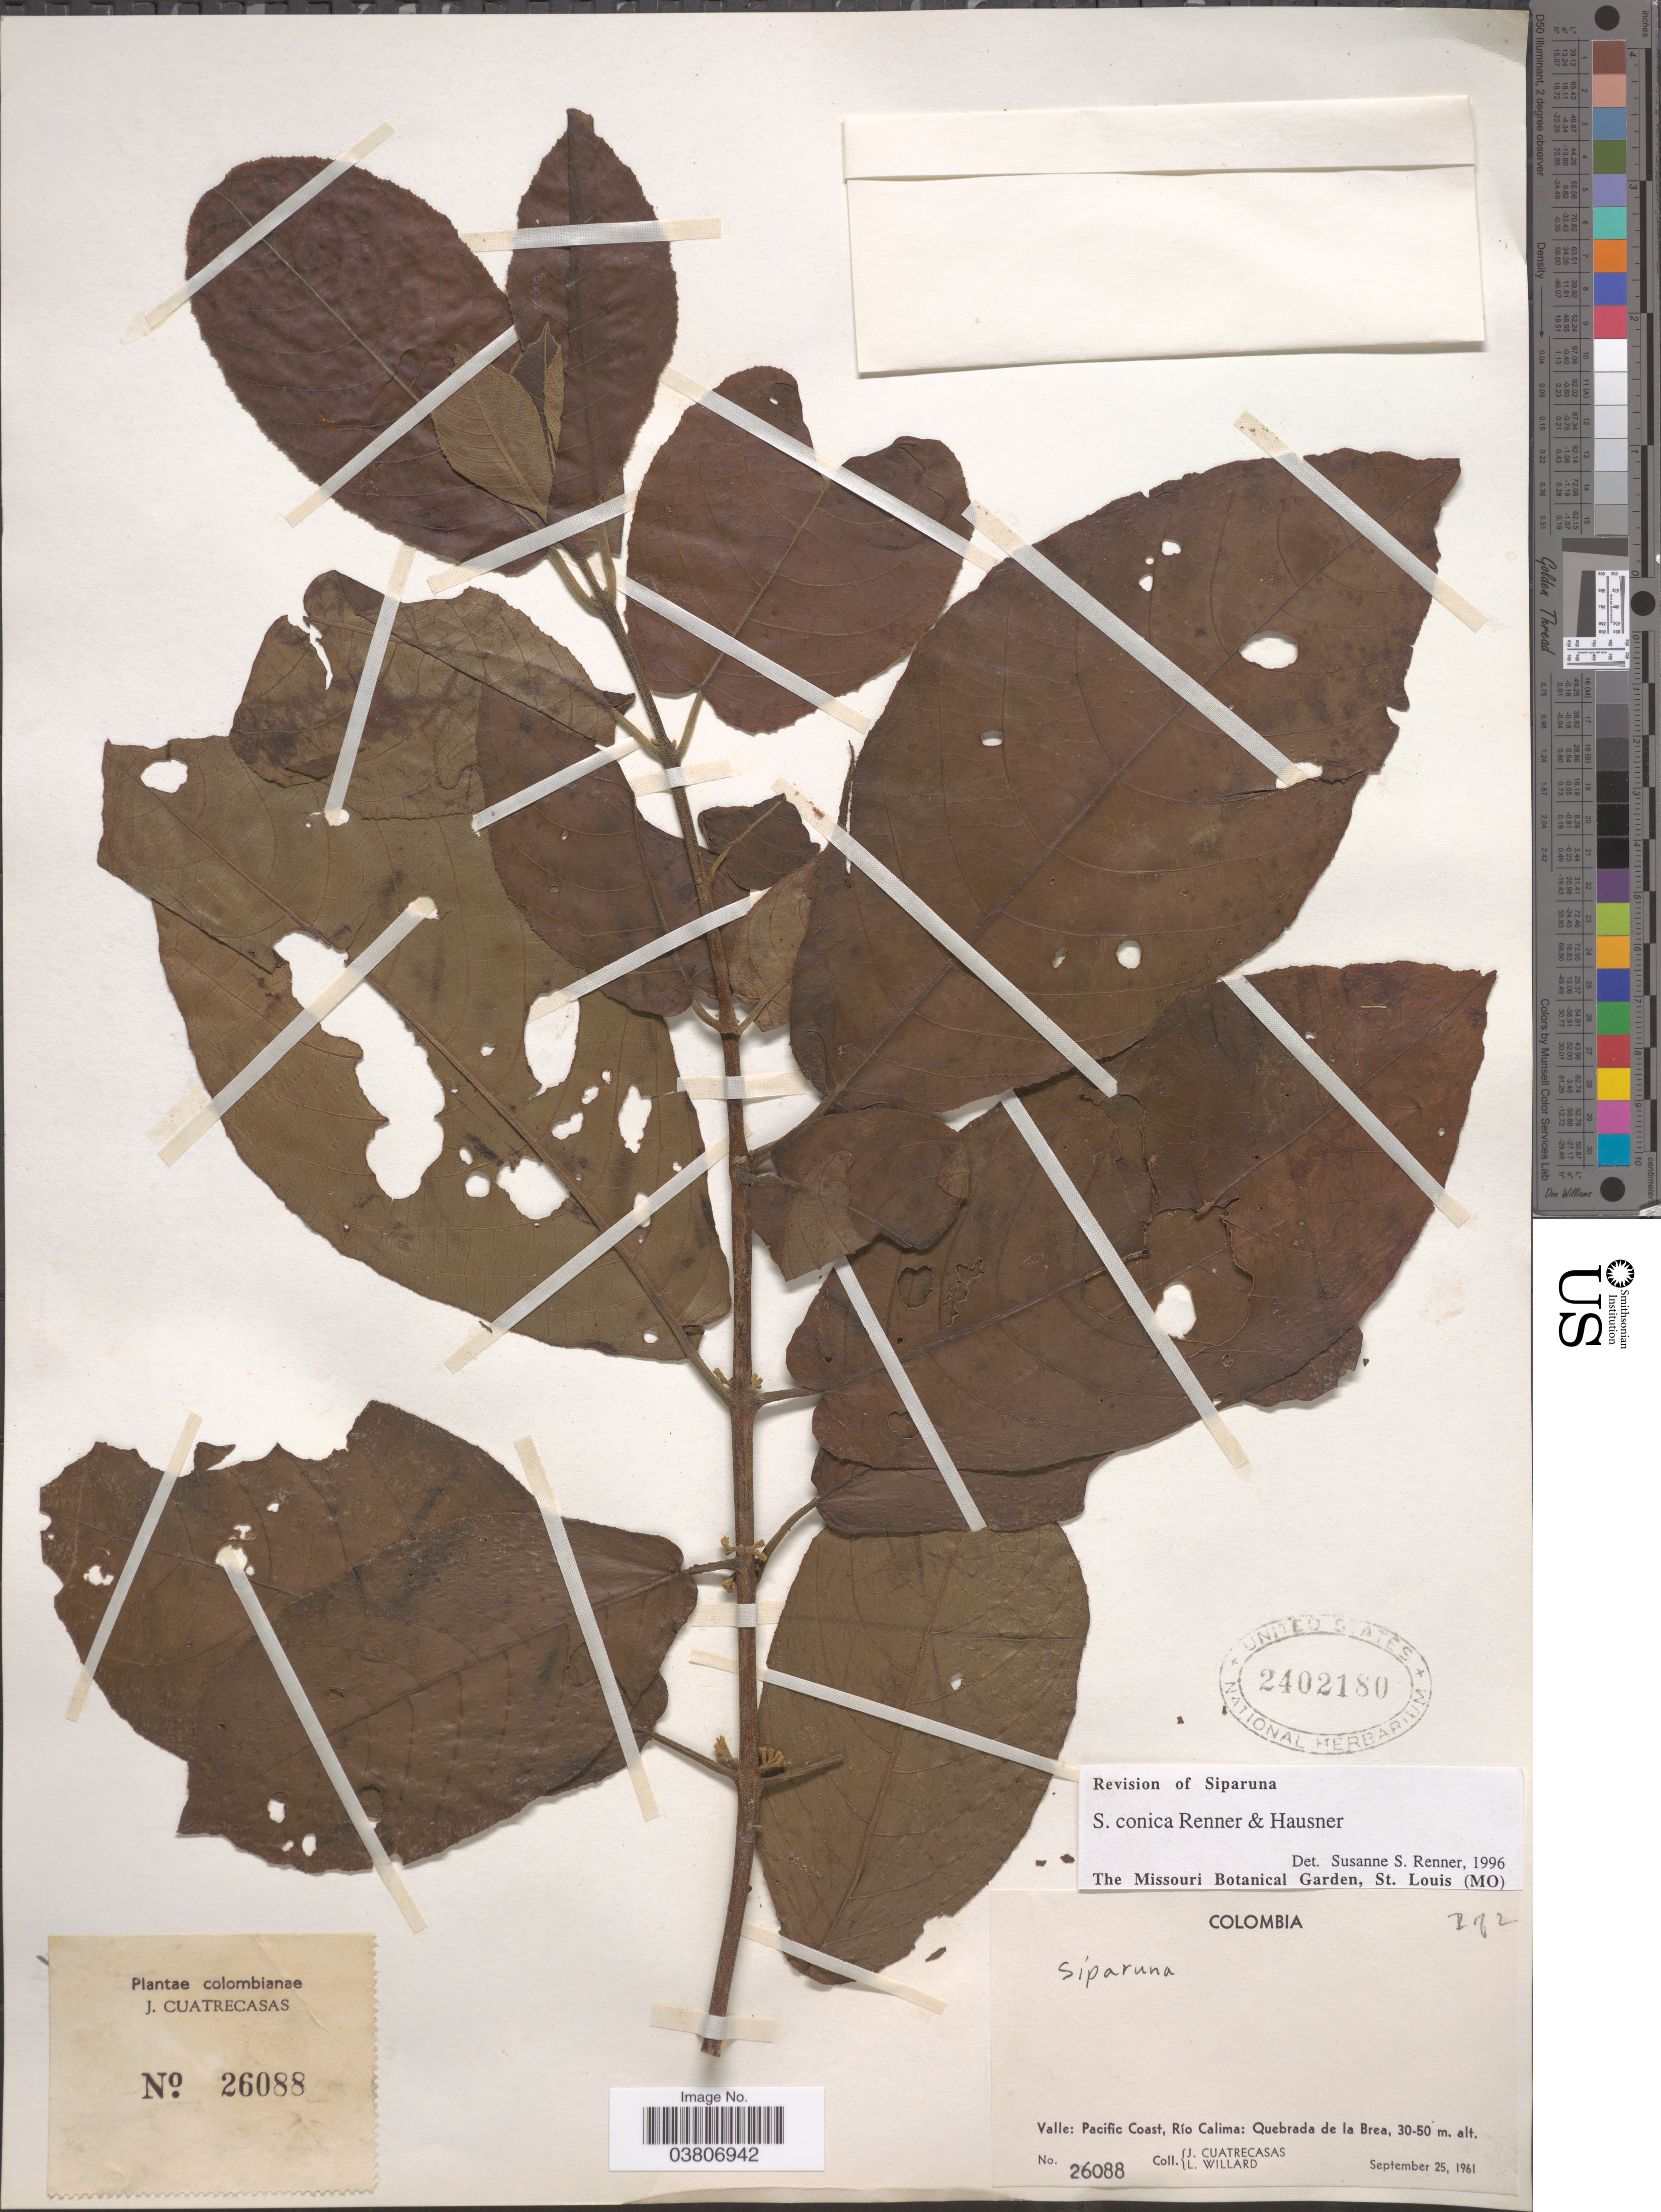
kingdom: Plantae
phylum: Tracheophyta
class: Magnoliopsida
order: Laurales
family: Siparunaceae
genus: Siparuna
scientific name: Siparuna conica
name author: S.S. Renner & Hausner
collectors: J. Cuatrecasas & L. Willard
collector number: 26088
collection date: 1961-09-25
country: Colombia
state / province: Valle del Cauca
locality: Valle: Pacific Coast, Río Calima: Quebrada de la Brea.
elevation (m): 30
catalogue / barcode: US 2402180